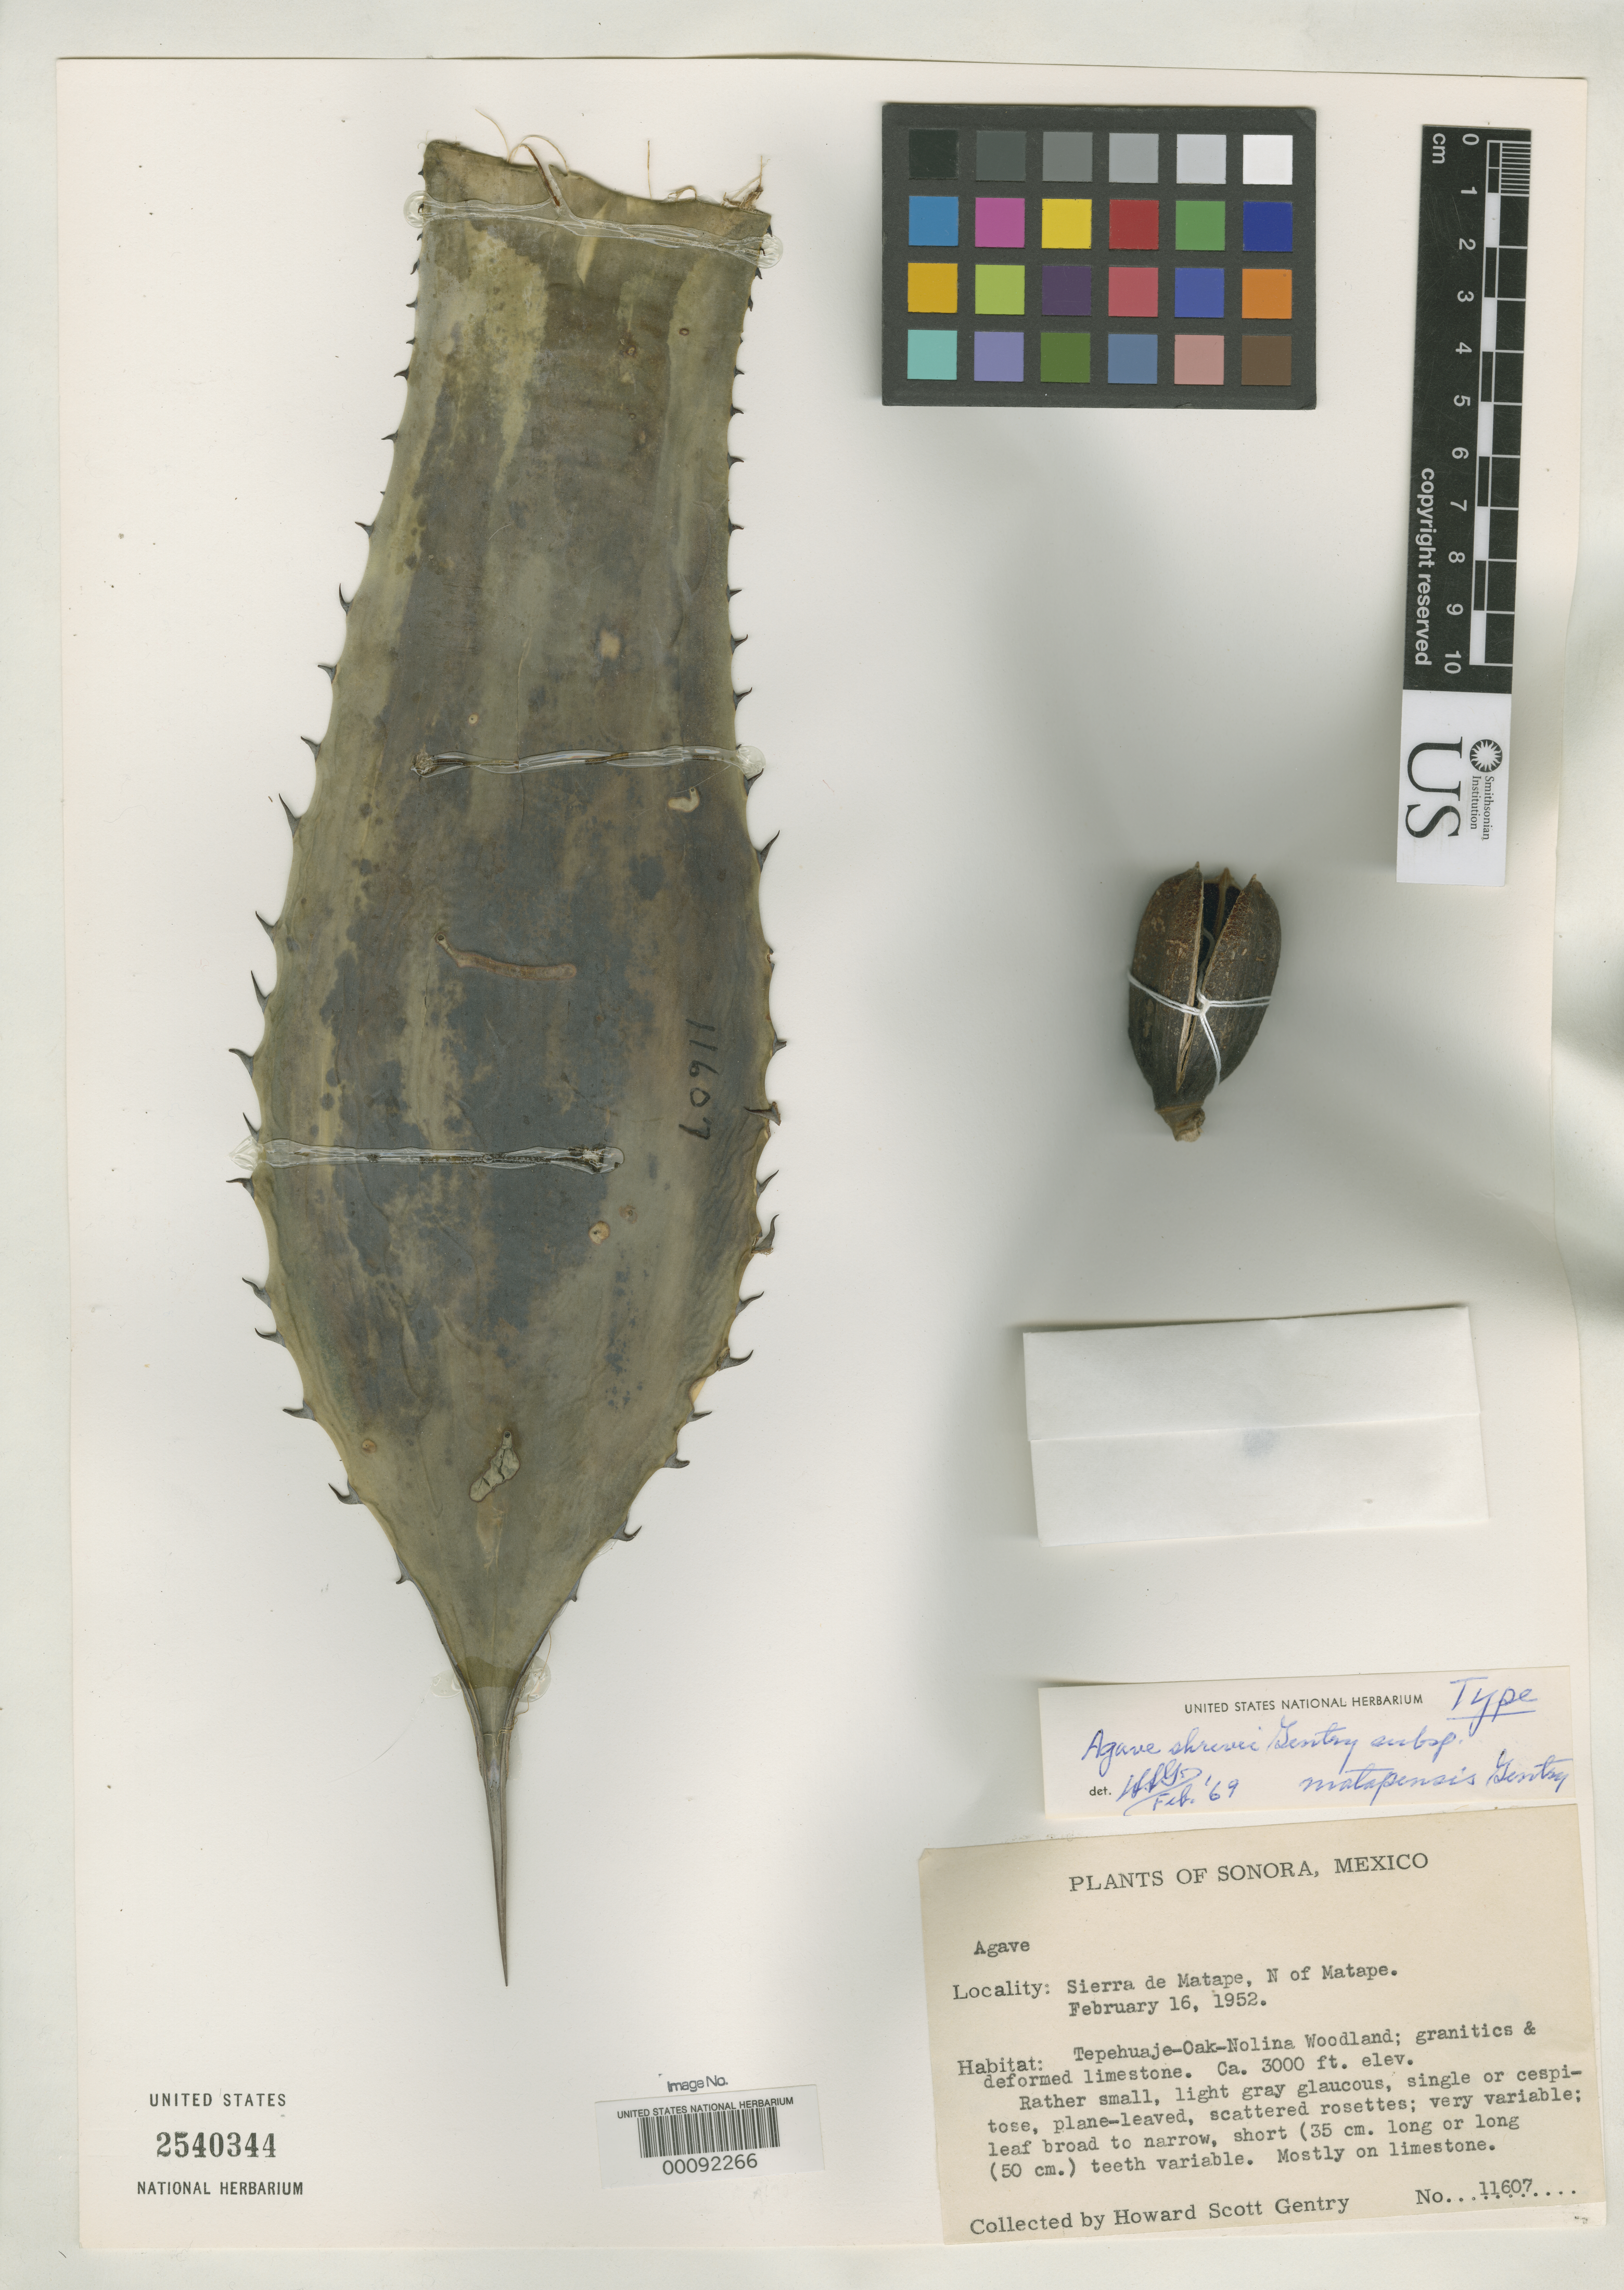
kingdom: Plantae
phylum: Tracheophyta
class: Liliopsida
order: Asparagales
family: Asparagaceae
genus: Agave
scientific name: Agave shrevei subsp. matapensis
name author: Gentry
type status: Holotype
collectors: H. S. Gentry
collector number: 11607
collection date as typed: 16 Feb 1952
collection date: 1952-02-16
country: Mexico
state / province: Sonora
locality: Sierra de Matape, N of Matape, Sonora.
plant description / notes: Additional material labeled as Gentry 11607 erroneously annotated as "isotype" (made from cultivated material on different date from holotype) is filed in the main herbarium.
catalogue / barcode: US 2540344